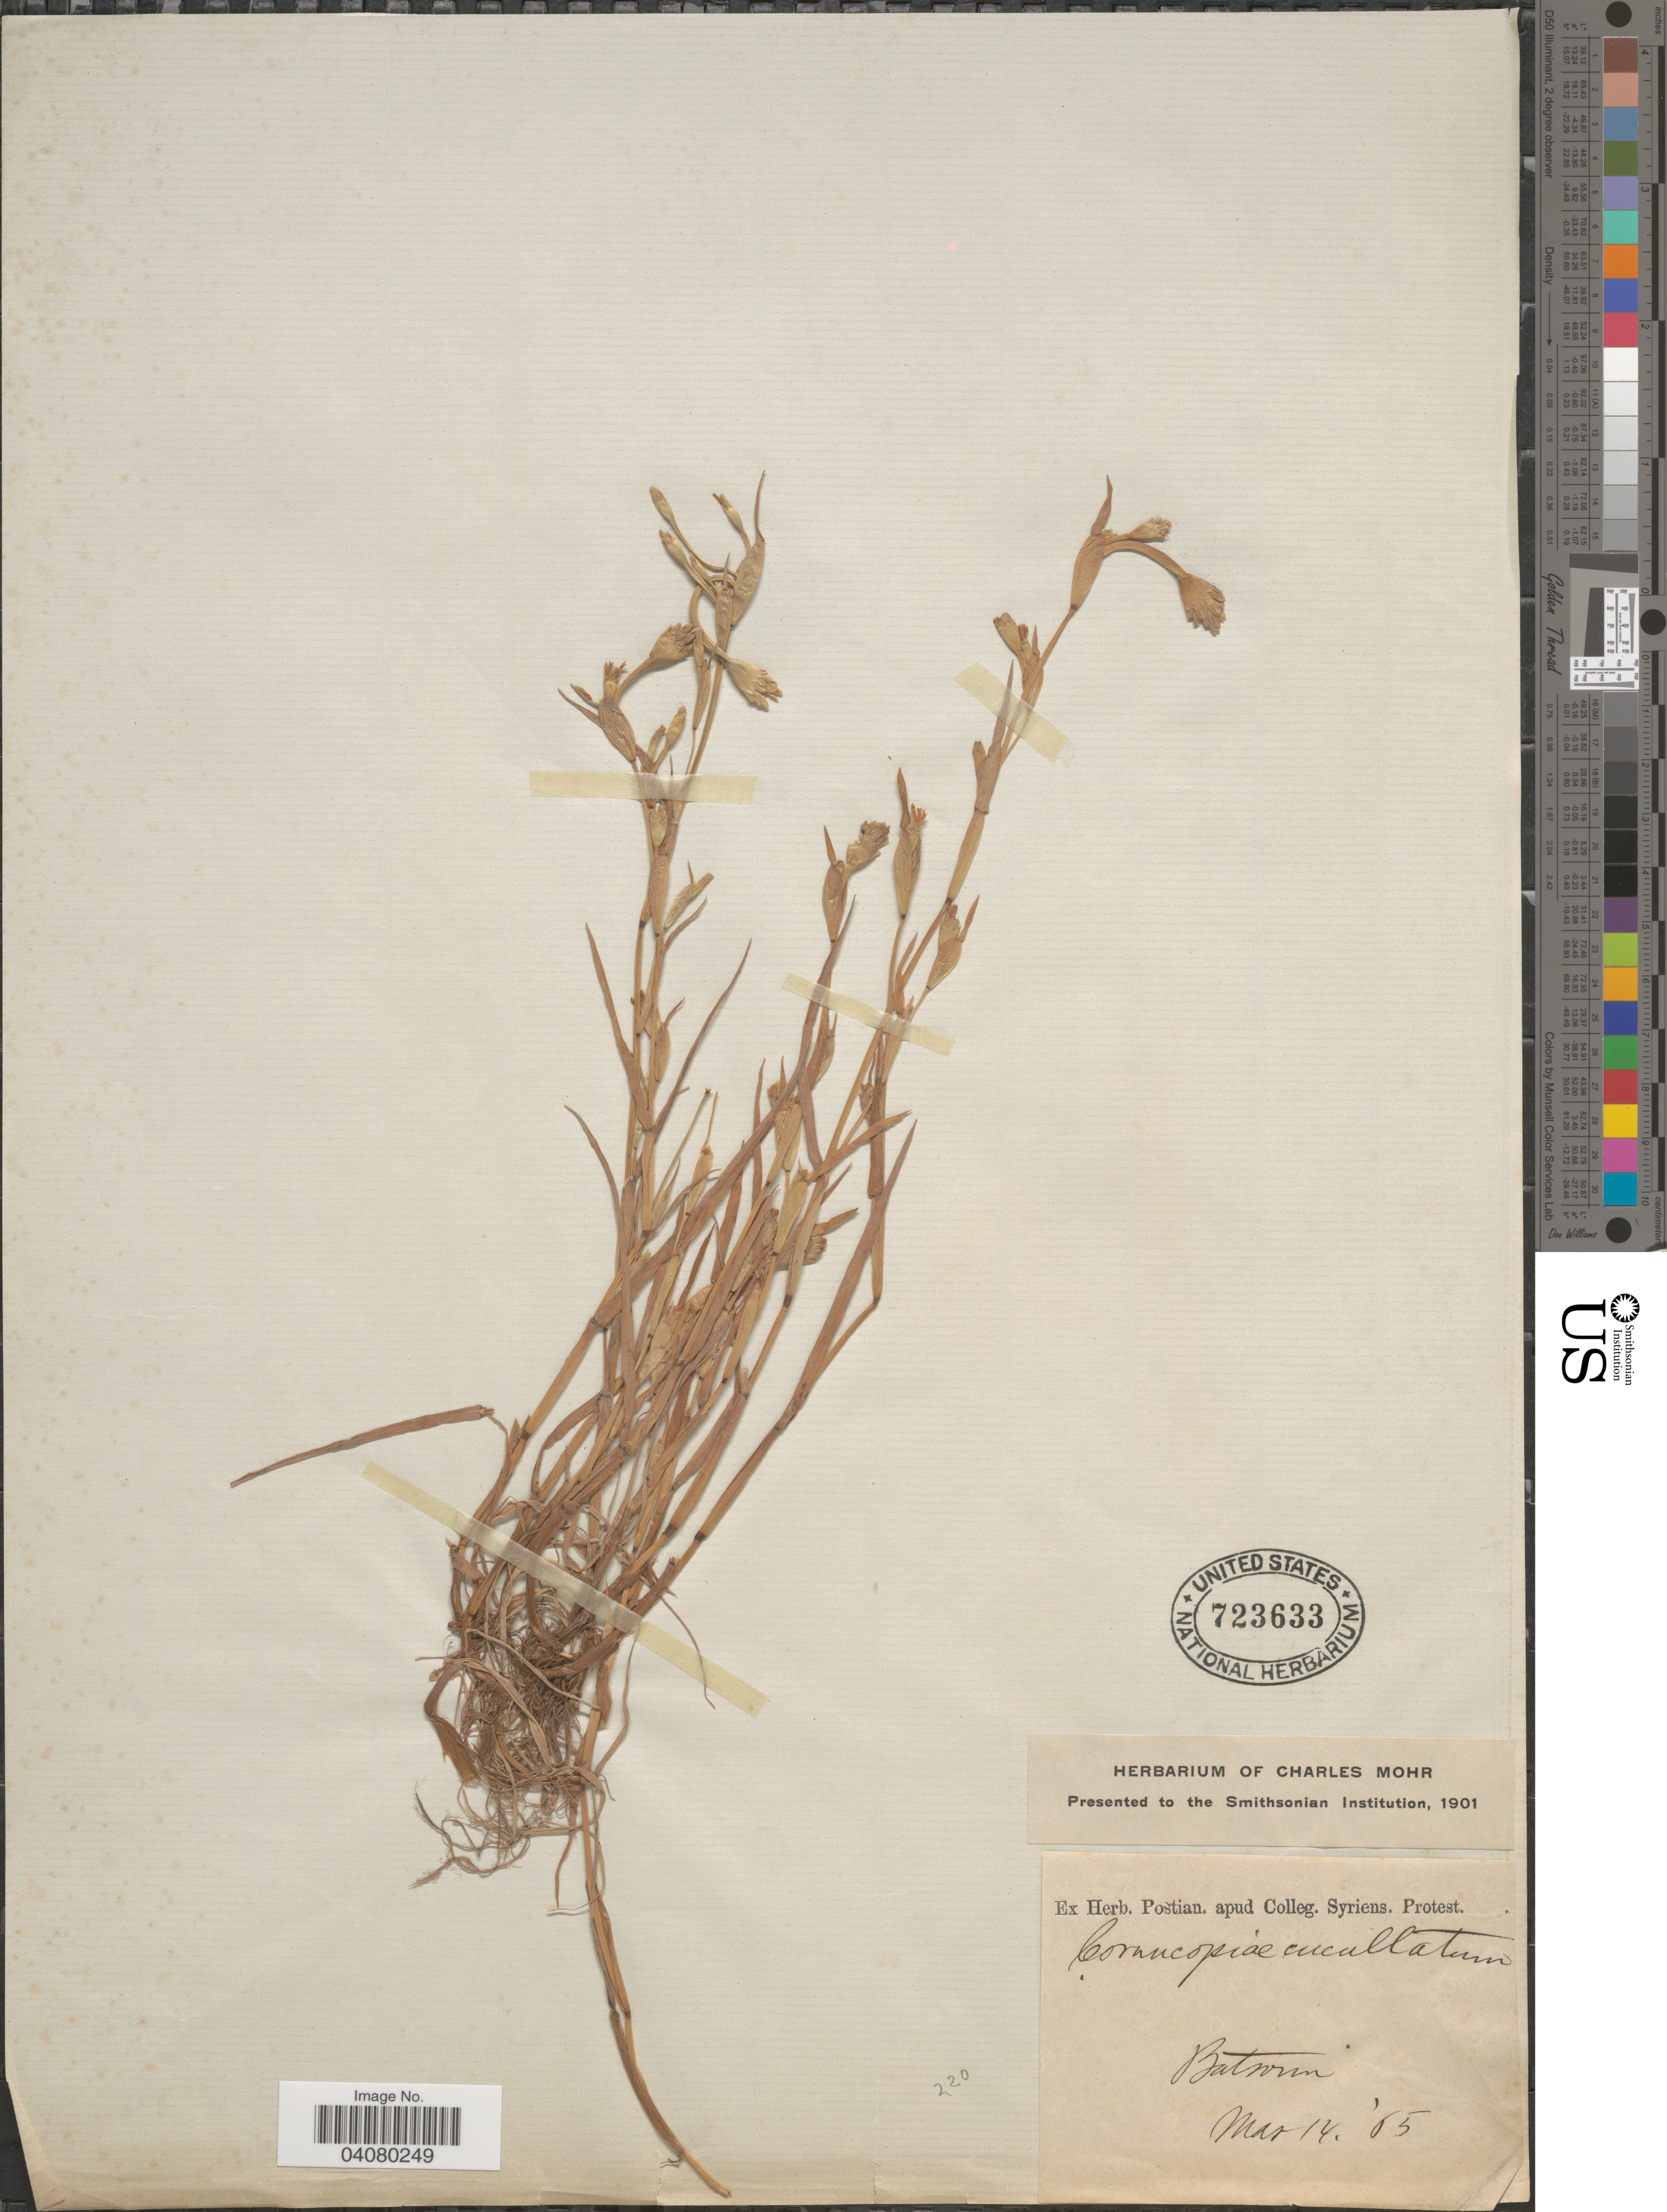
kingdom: Plantae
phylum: Tracheophyta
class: Liliopsida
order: Poales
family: Poaceae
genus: Cornucopiae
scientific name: Cornucopiae cucullatum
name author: L.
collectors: ex herb. Postian. apud Colleg. Syriens. Protest. USE "Fannie P. A. Shepard" (10308853) AS PRIMARY COLLECTOR INSTEAD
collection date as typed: Transcribed d/m/y: 14/3/65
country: Syria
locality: Batirin.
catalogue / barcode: US 723633